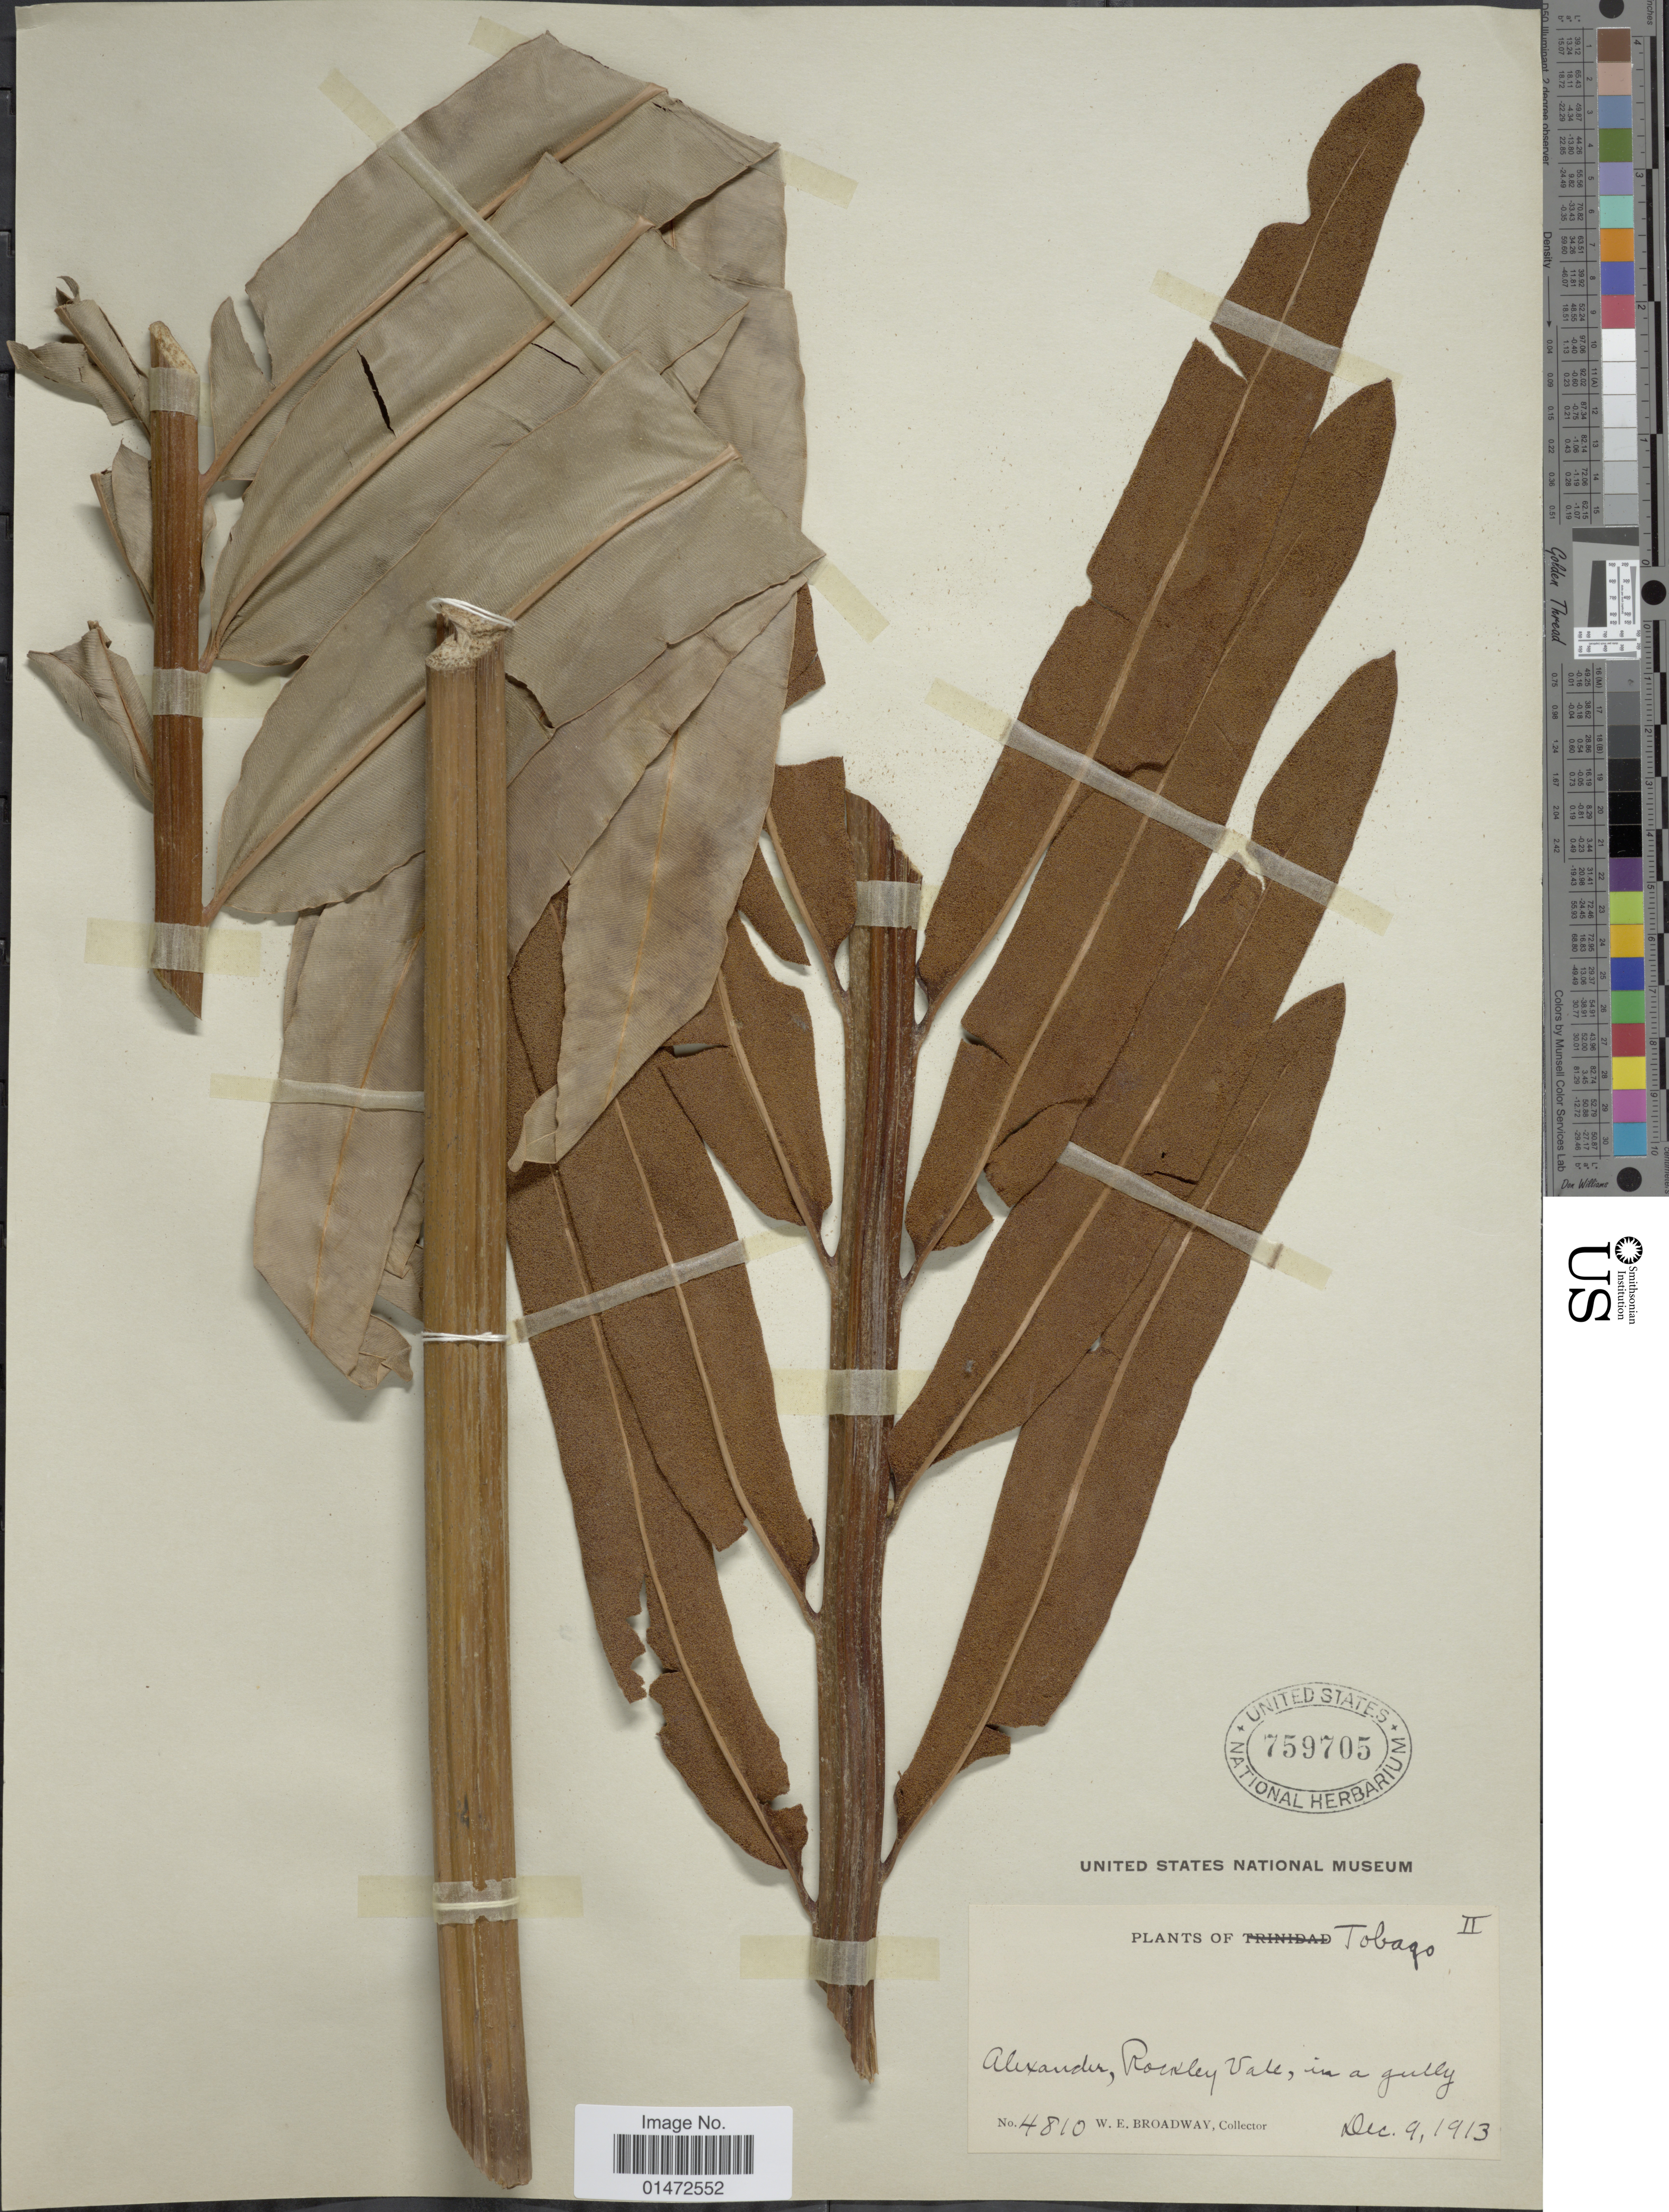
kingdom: Plantae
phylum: Tracheophyta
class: Polypodiopsida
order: Polypodiales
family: Pteridaceae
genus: Acrostichum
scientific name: Acrostichum danaeifolium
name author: Langsd. & Fisch.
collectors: W. E. Broadway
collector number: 4810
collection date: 1913-12-09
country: Trinidad and Tobago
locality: Tobago. Alexander, Rockley Vale, in a gully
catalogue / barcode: US 759705